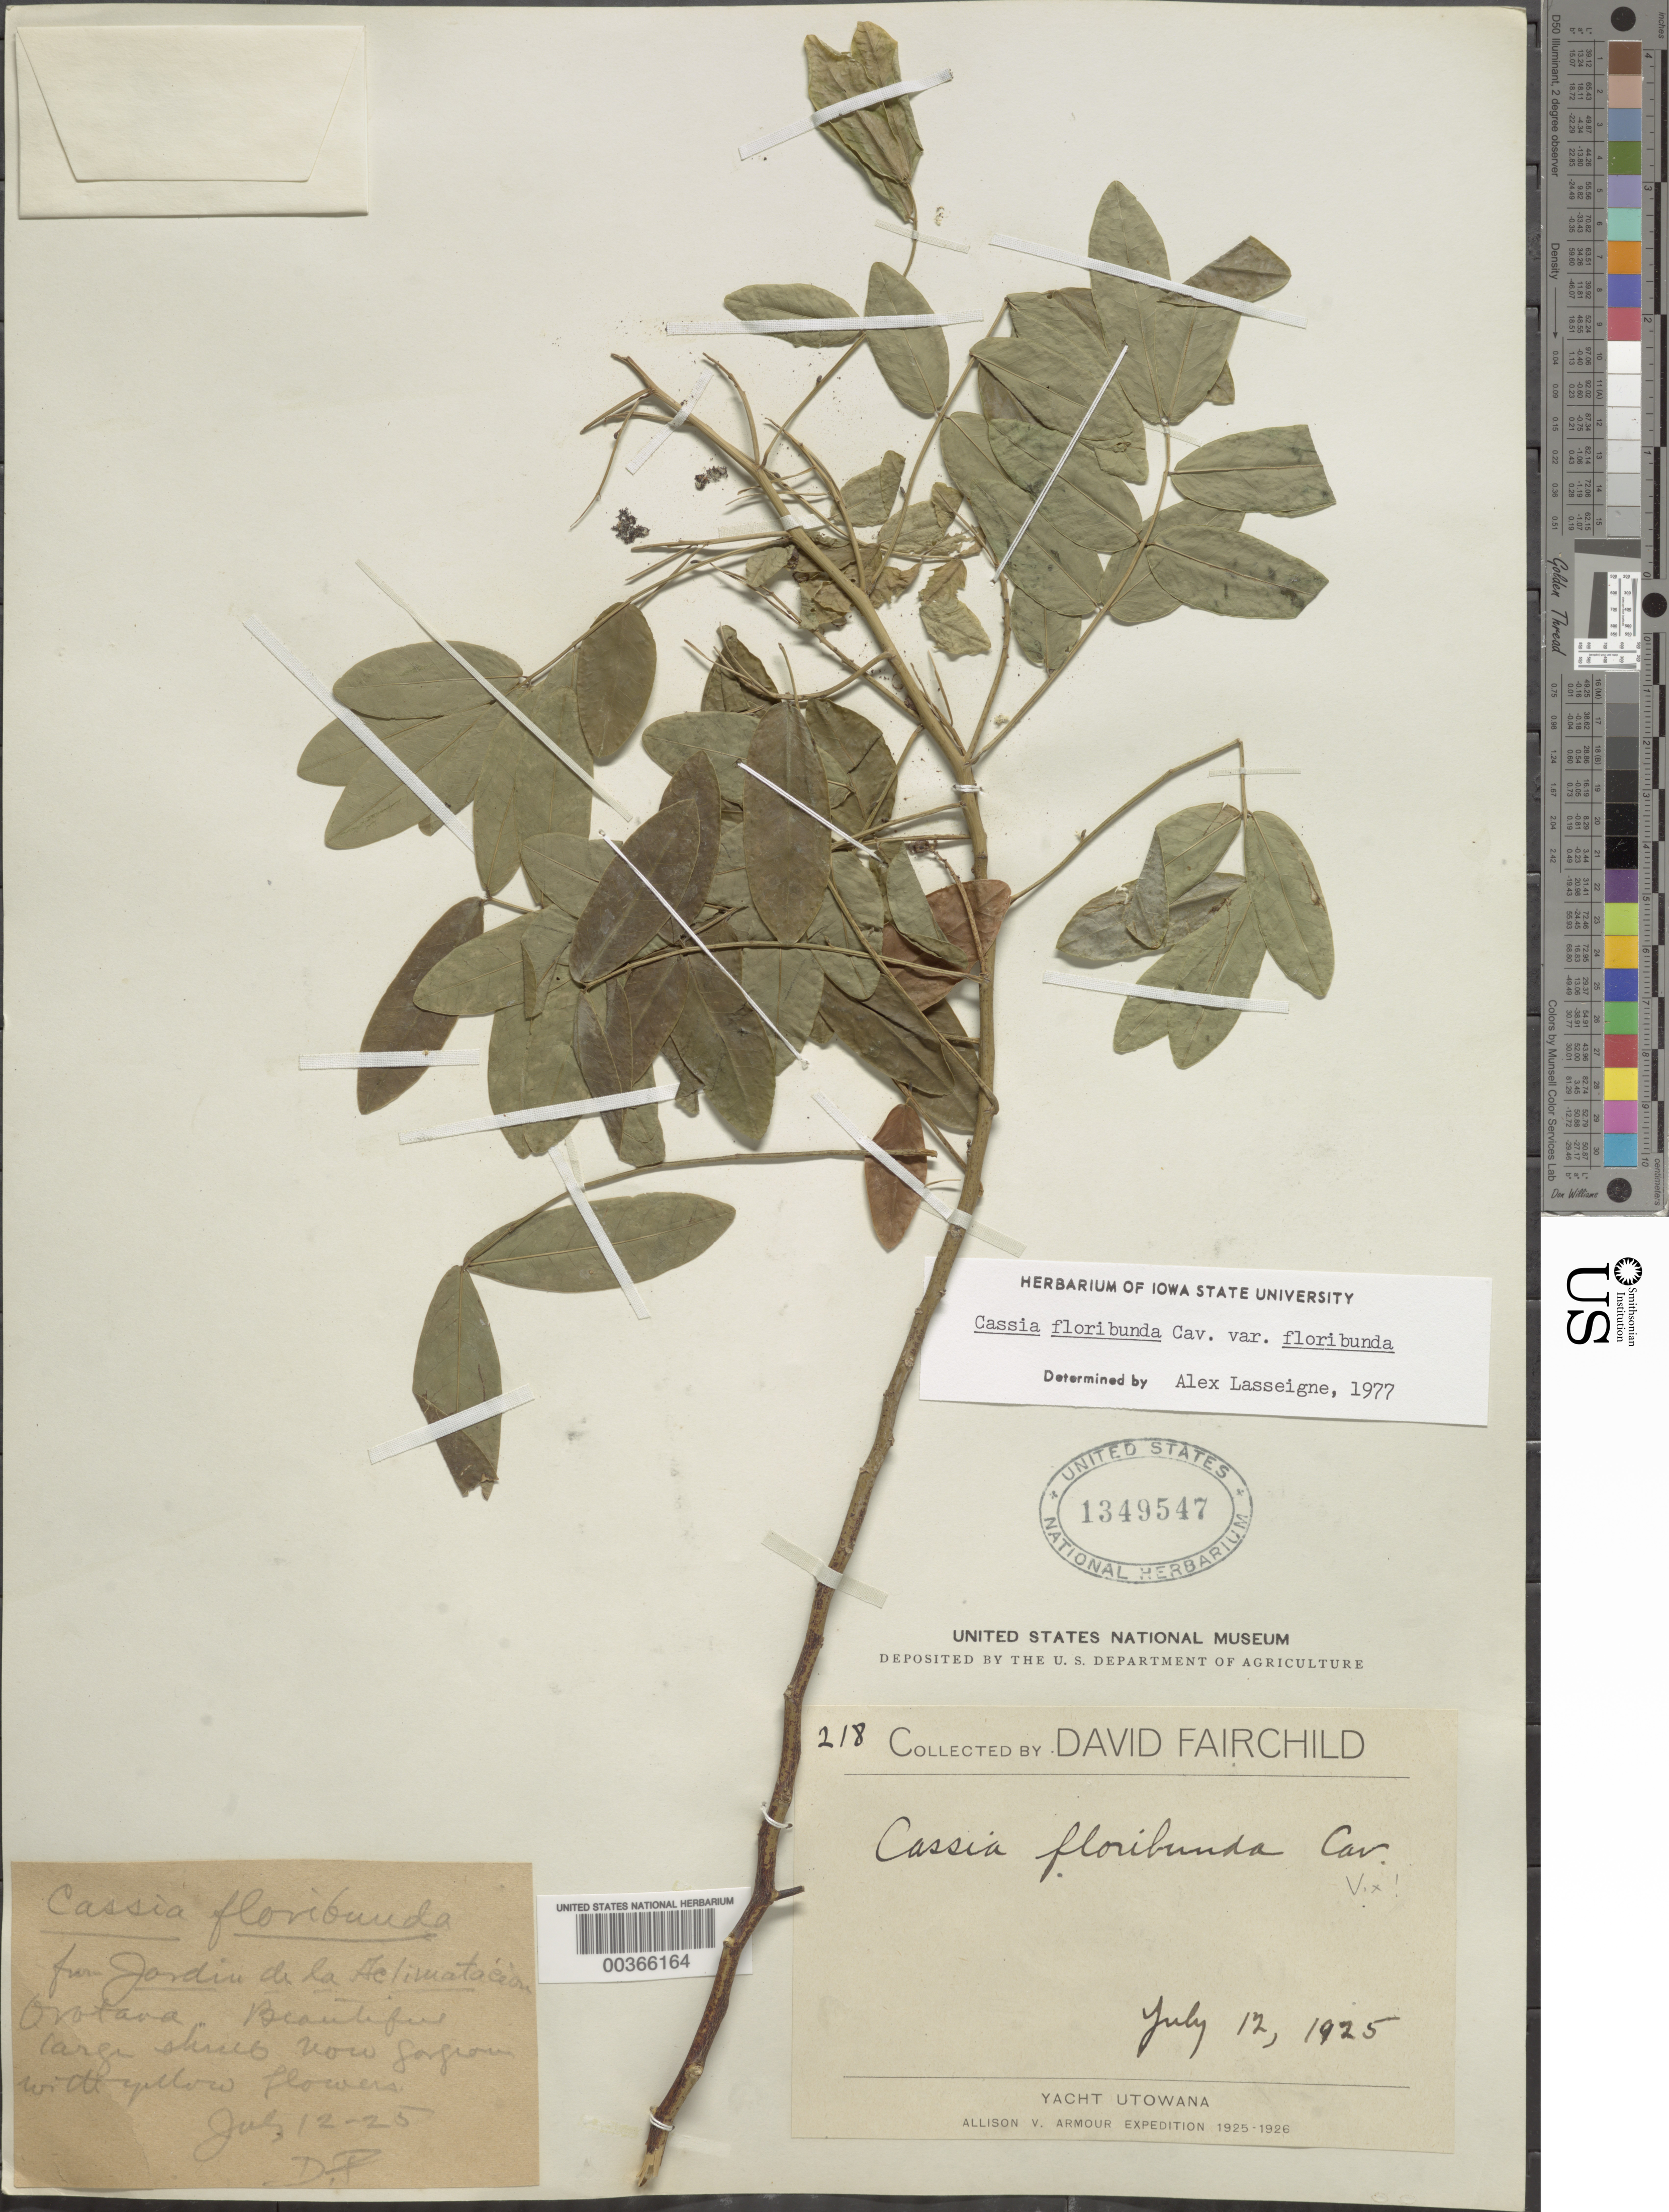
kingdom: Plantae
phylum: Tracheophyta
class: Magnoliopsida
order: Fabales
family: Fabaceae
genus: Senna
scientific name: Senna x floribunda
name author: (Cav.) H.S. Irwin & Barneby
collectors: D. Fairchild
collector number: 218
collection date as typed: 12 Jul 1925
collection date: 1925-07-12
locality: Jardin de la Aclimatacion, Ovotava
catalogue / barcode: US 1349547